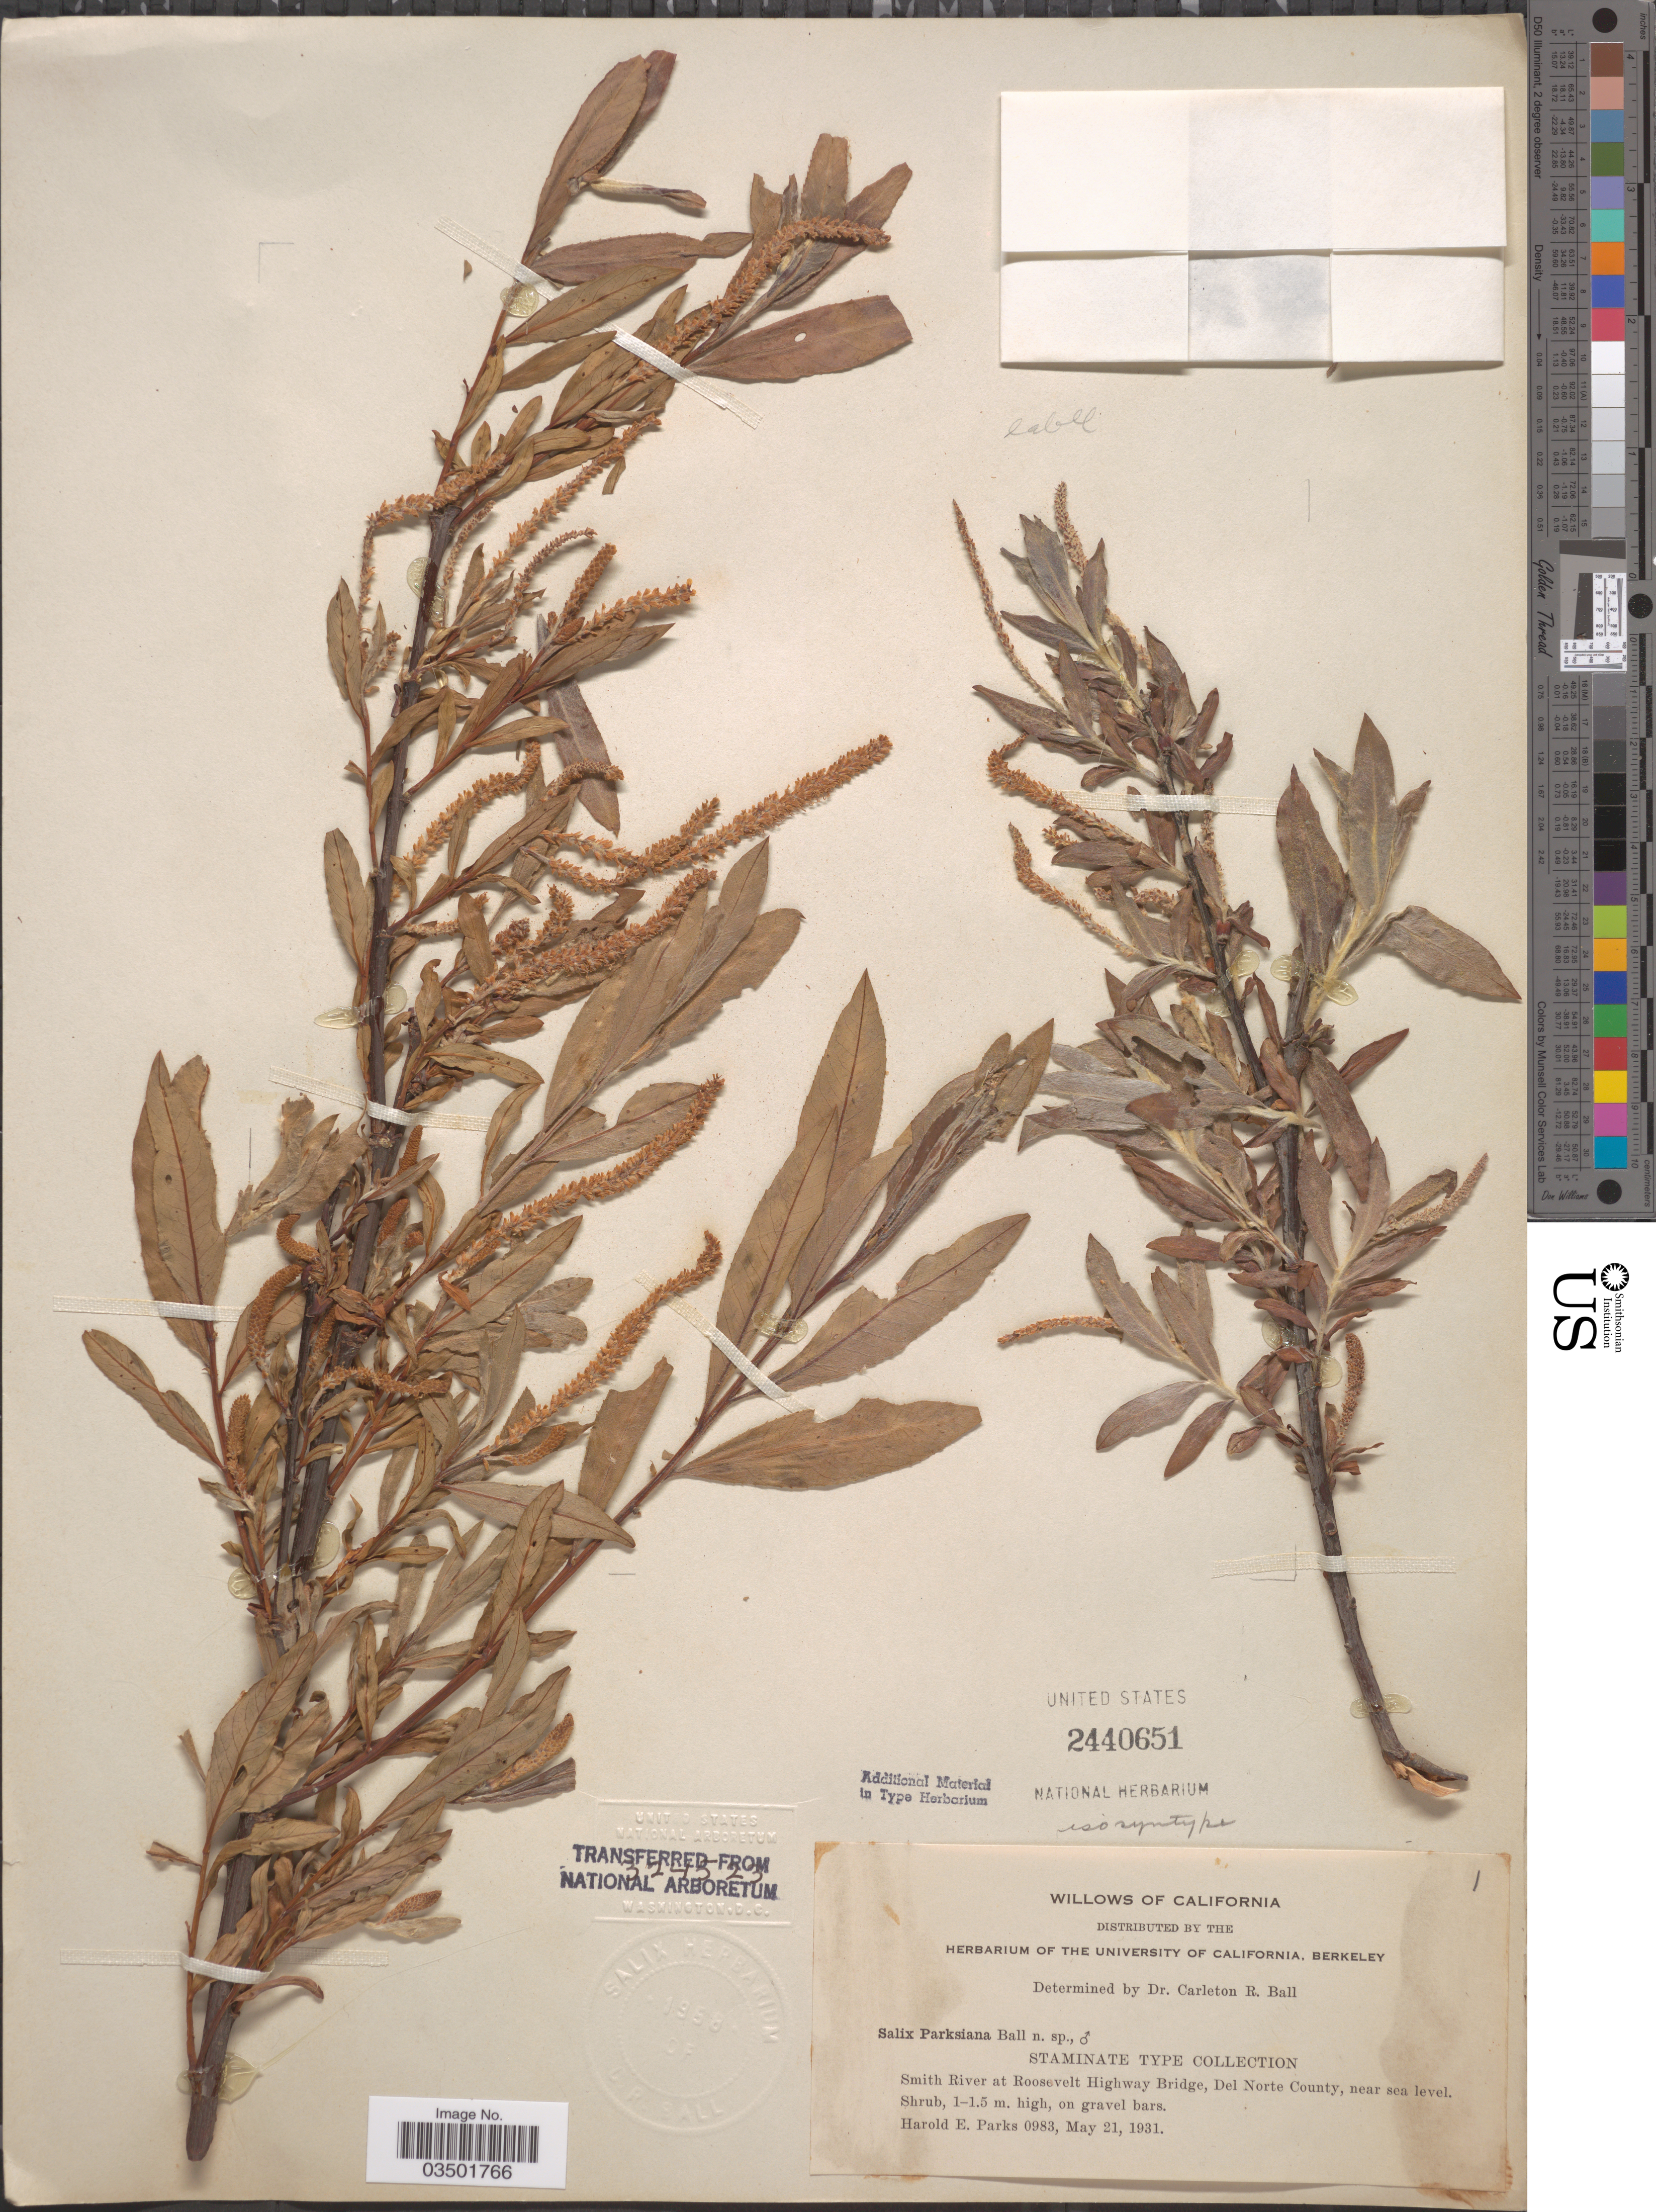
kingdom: Plantae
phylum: Tracheophyta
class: Magnoliopsida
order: Malpighiales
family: Salicaceae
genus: Salix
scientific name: Salix parksiana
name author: C.R. Ball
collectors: H. E. Parks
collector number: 0983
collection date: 1931-05-21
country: United States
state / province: California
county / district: Del Norte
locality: Smith River at Roosevelt Highway Bridge, Del Norte County.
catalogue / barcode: US 2440651